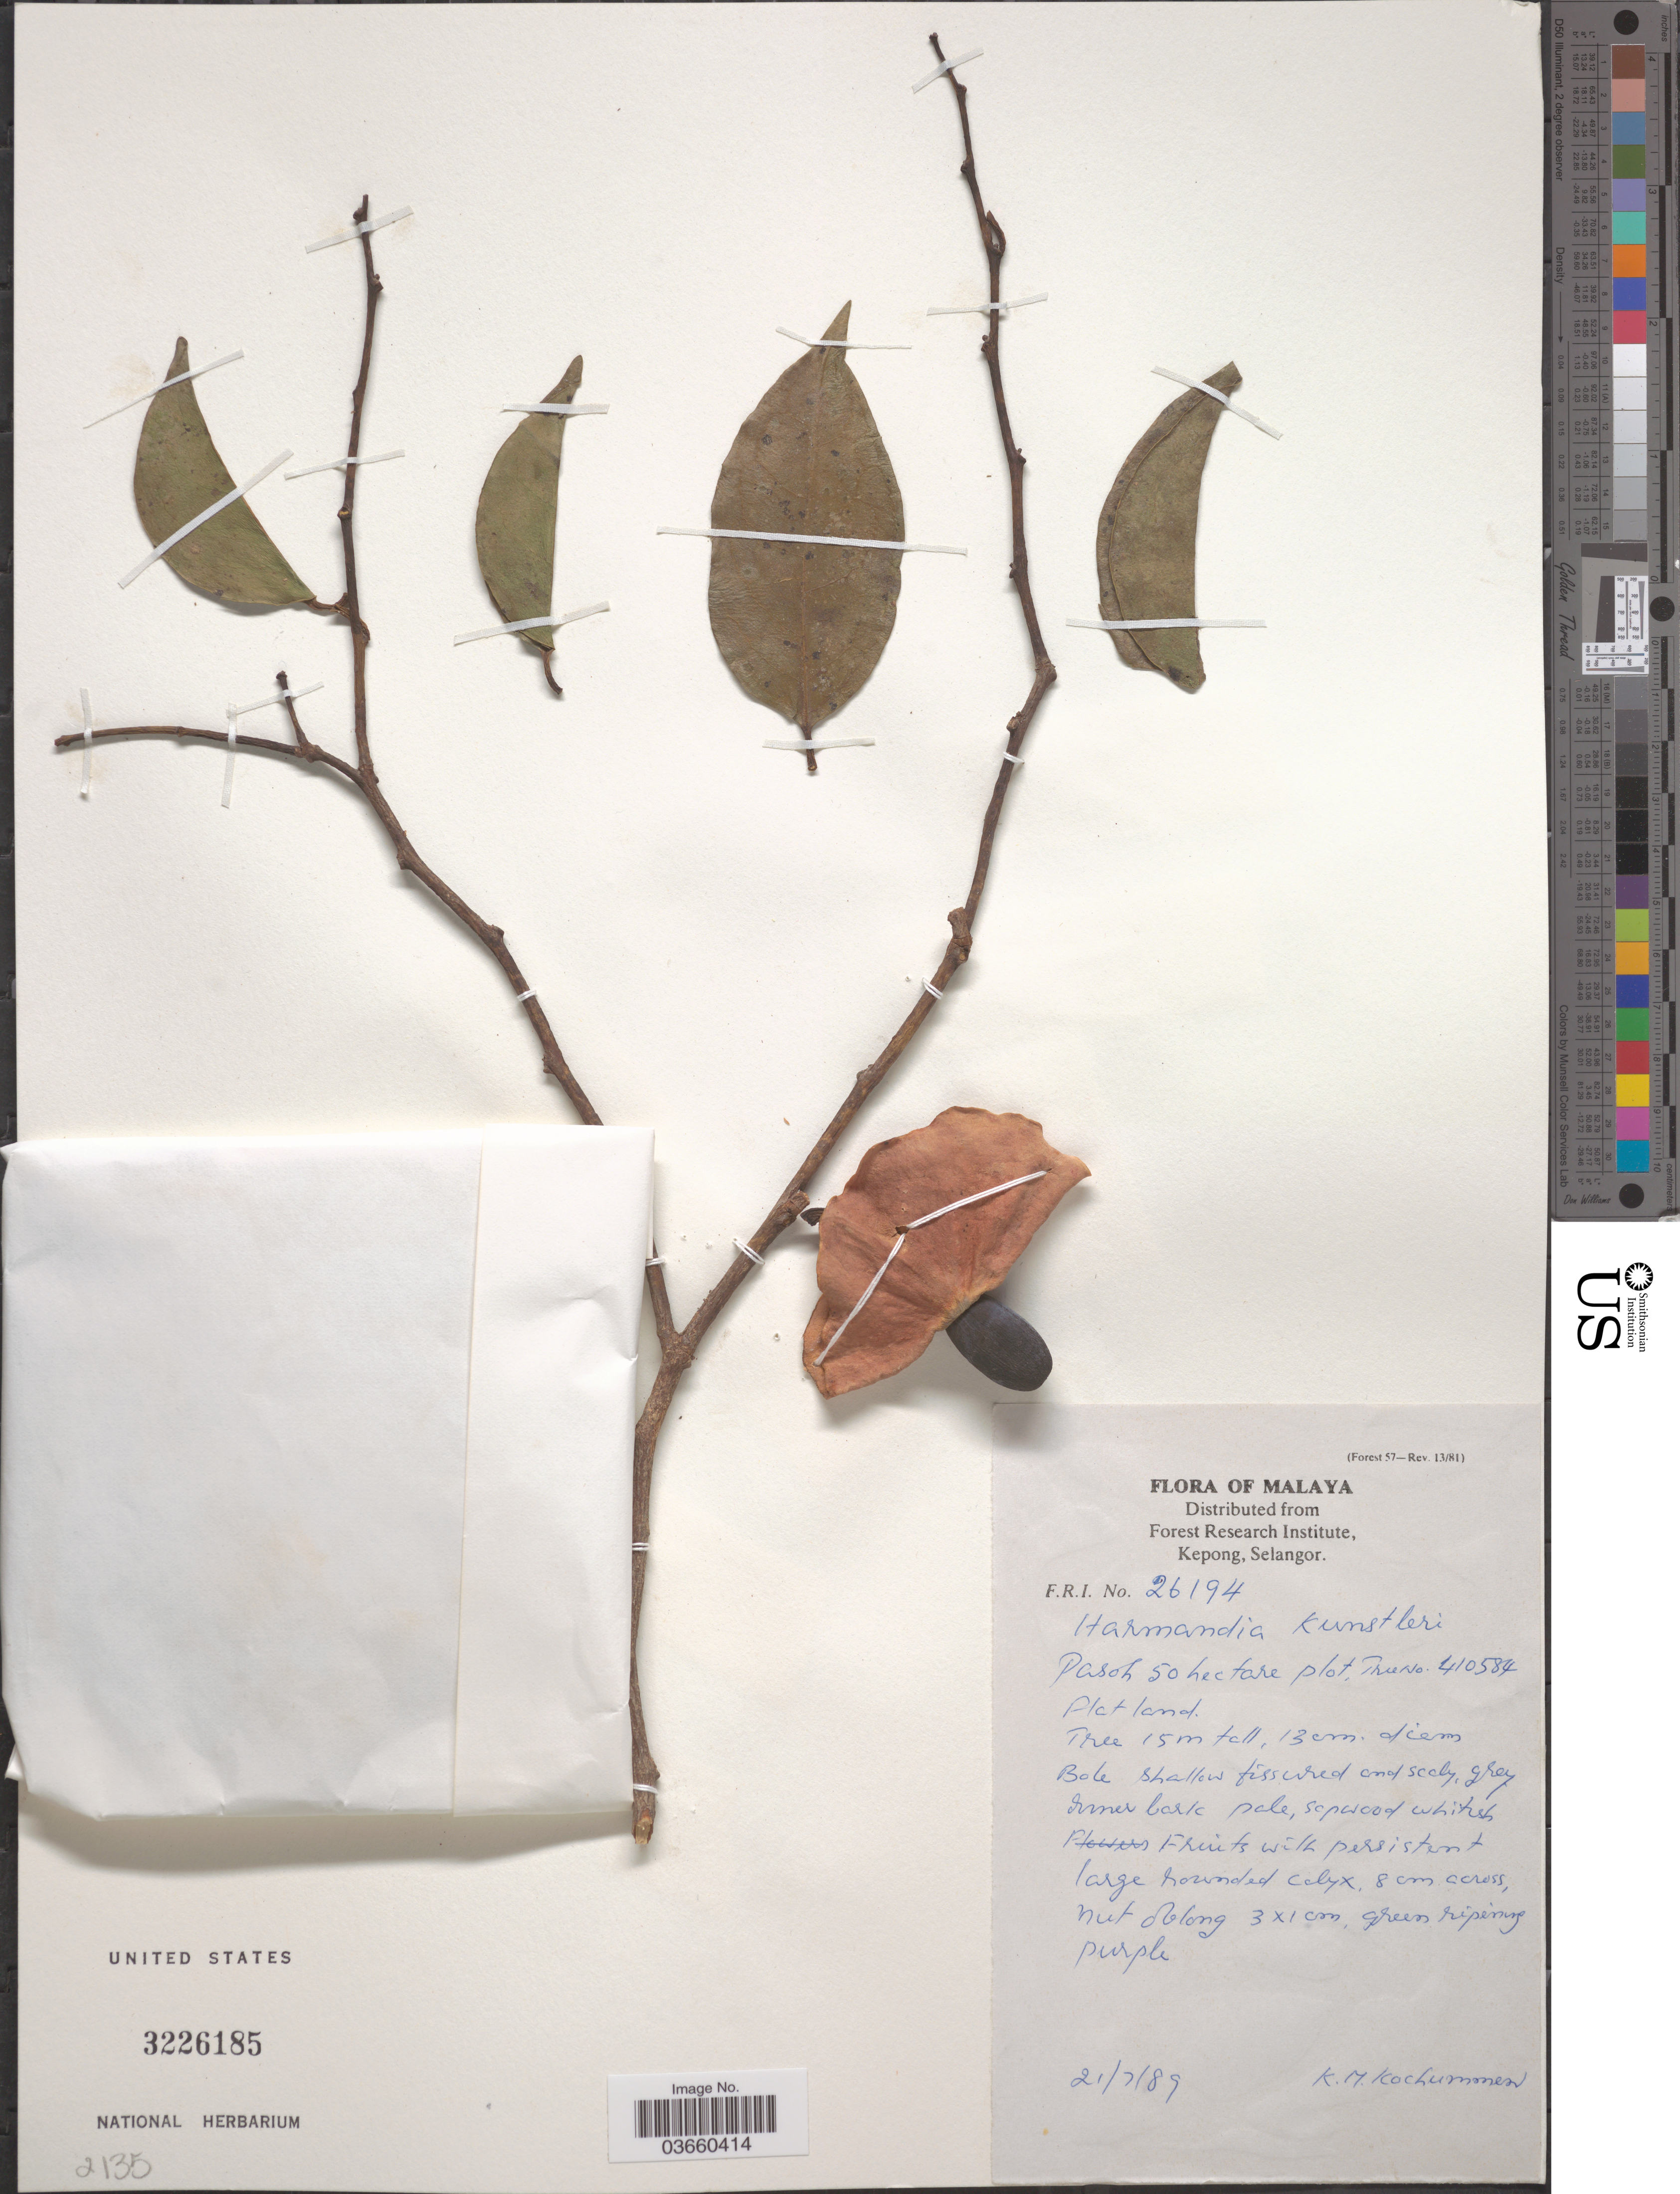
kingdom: Plantae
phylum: Tracheophyta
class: Magnoliopsida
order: Santalales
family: Aptandraceae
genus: Harmandia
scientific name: Harmandia mekongensis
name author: Baill.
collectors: K. Kochummen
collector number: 26194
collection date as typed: Transcribed d/m/y: 21/7/89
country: Malaysia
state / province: Selangor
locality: Malaya. Pasoh 50 hectare plot.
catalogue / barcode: US 3226185